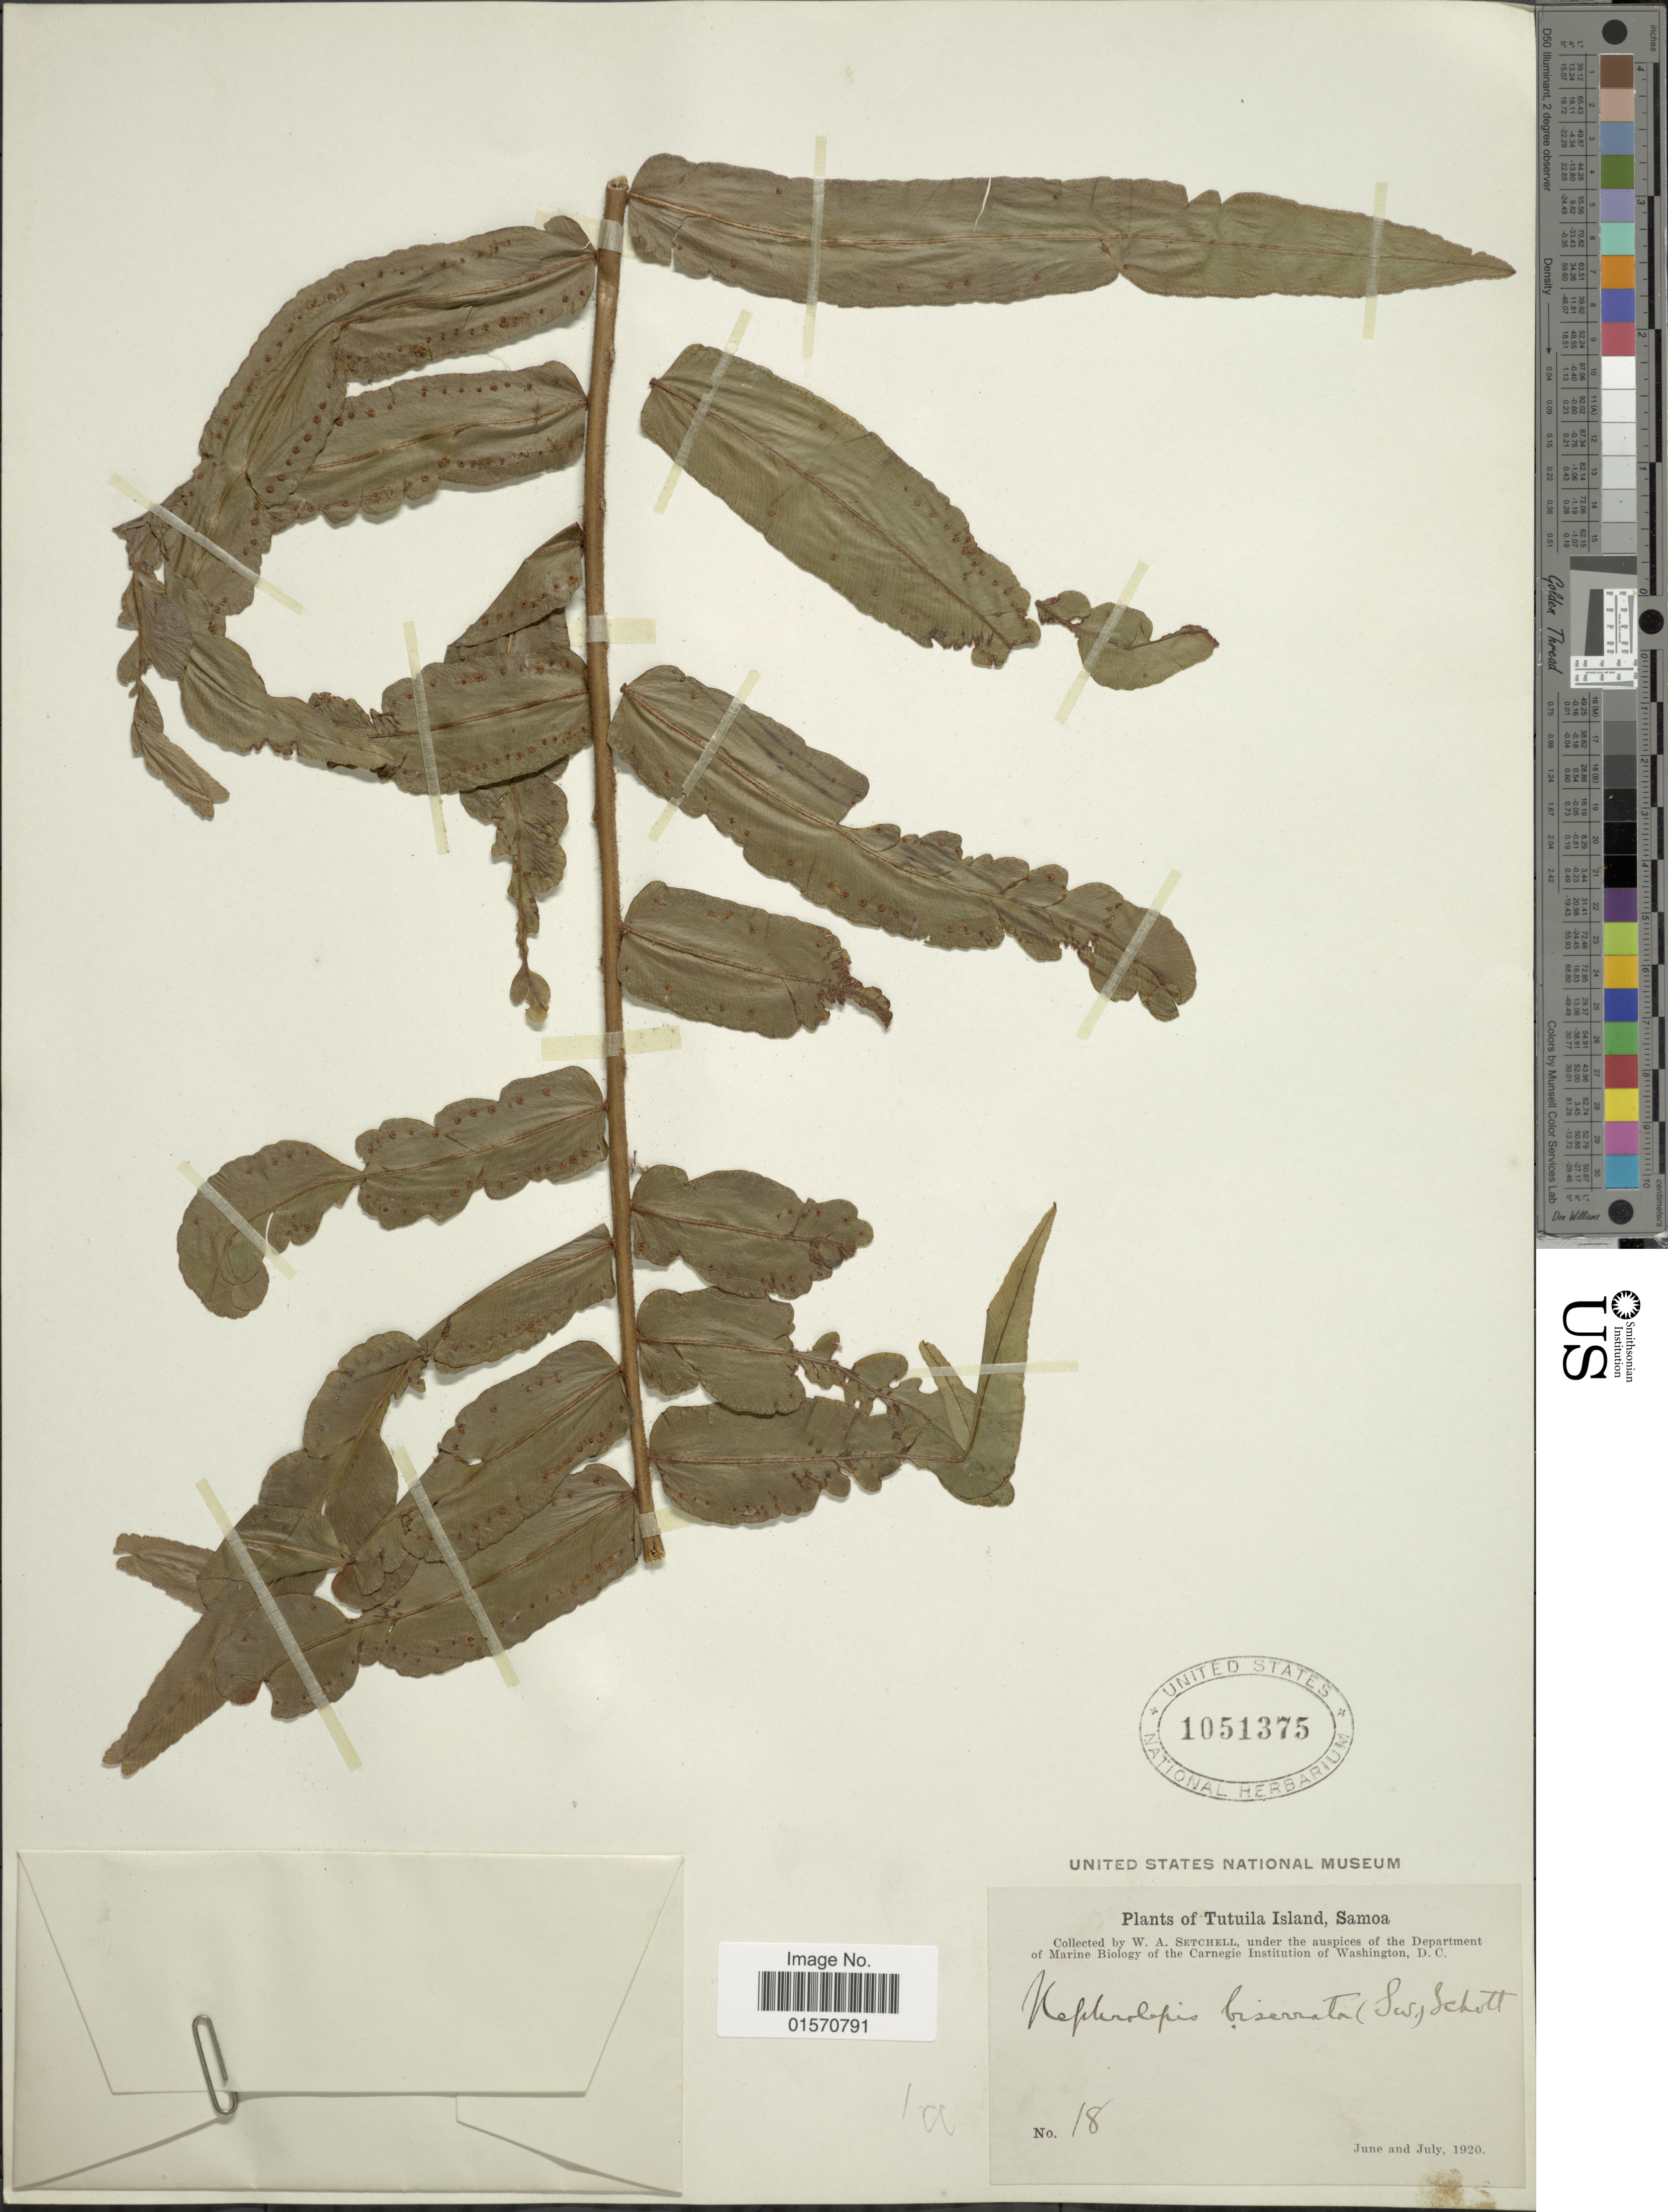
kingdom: Plantae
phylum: Tracheophyta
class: Polypodiopsida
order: Polypodiales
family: Nephrolepidaceae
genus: Nephrolepis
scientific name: Nephrolepis biserrata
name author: (Sw.) Schott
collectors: W. Setchell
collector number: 18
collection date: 1920-06/1920-07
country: American Samoa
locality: Tutuila Island, Samoa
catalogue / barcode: US 1051375